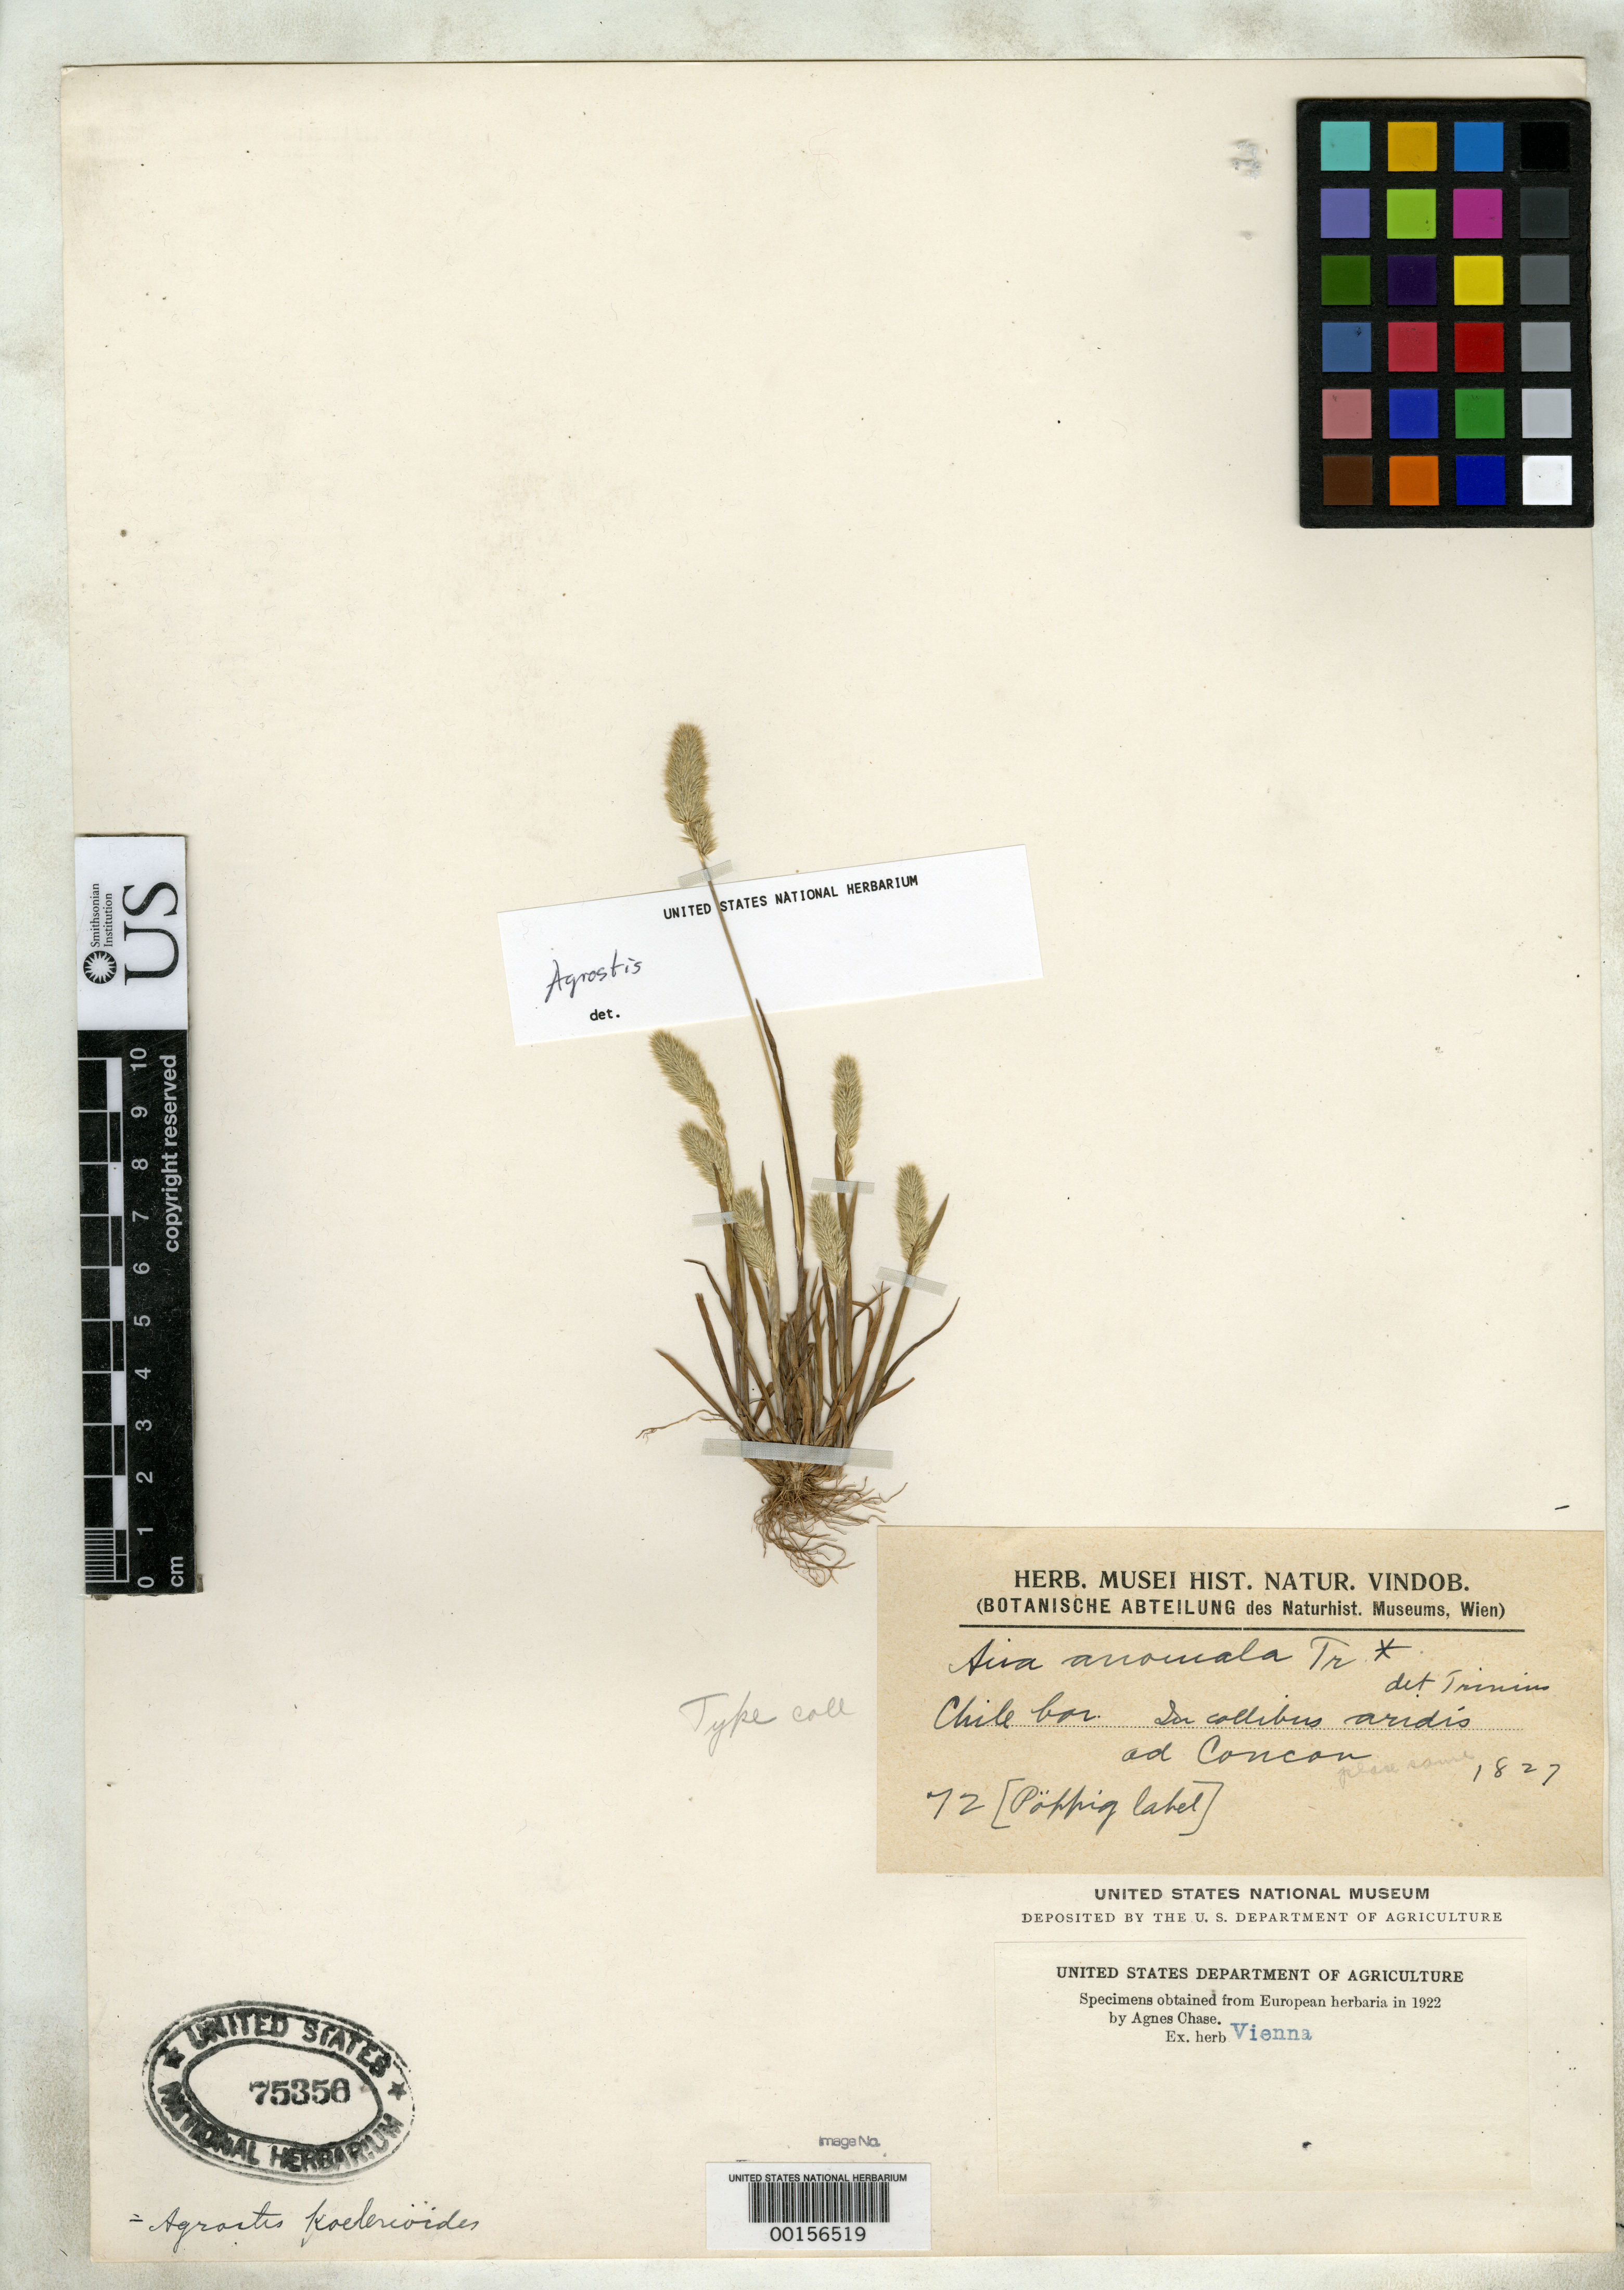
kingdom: Plantae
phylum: Tracheophyta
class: Liliopsida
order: Poales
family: Poaceae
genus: Aira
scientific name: Aira anomala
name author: Trin.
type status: Type Fragment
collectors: E. F. Poeppig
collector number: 72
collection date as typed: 1827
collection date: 1827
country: Chile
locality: Chile bor. in collibus aridis ad Concon.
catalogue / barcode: US 75356